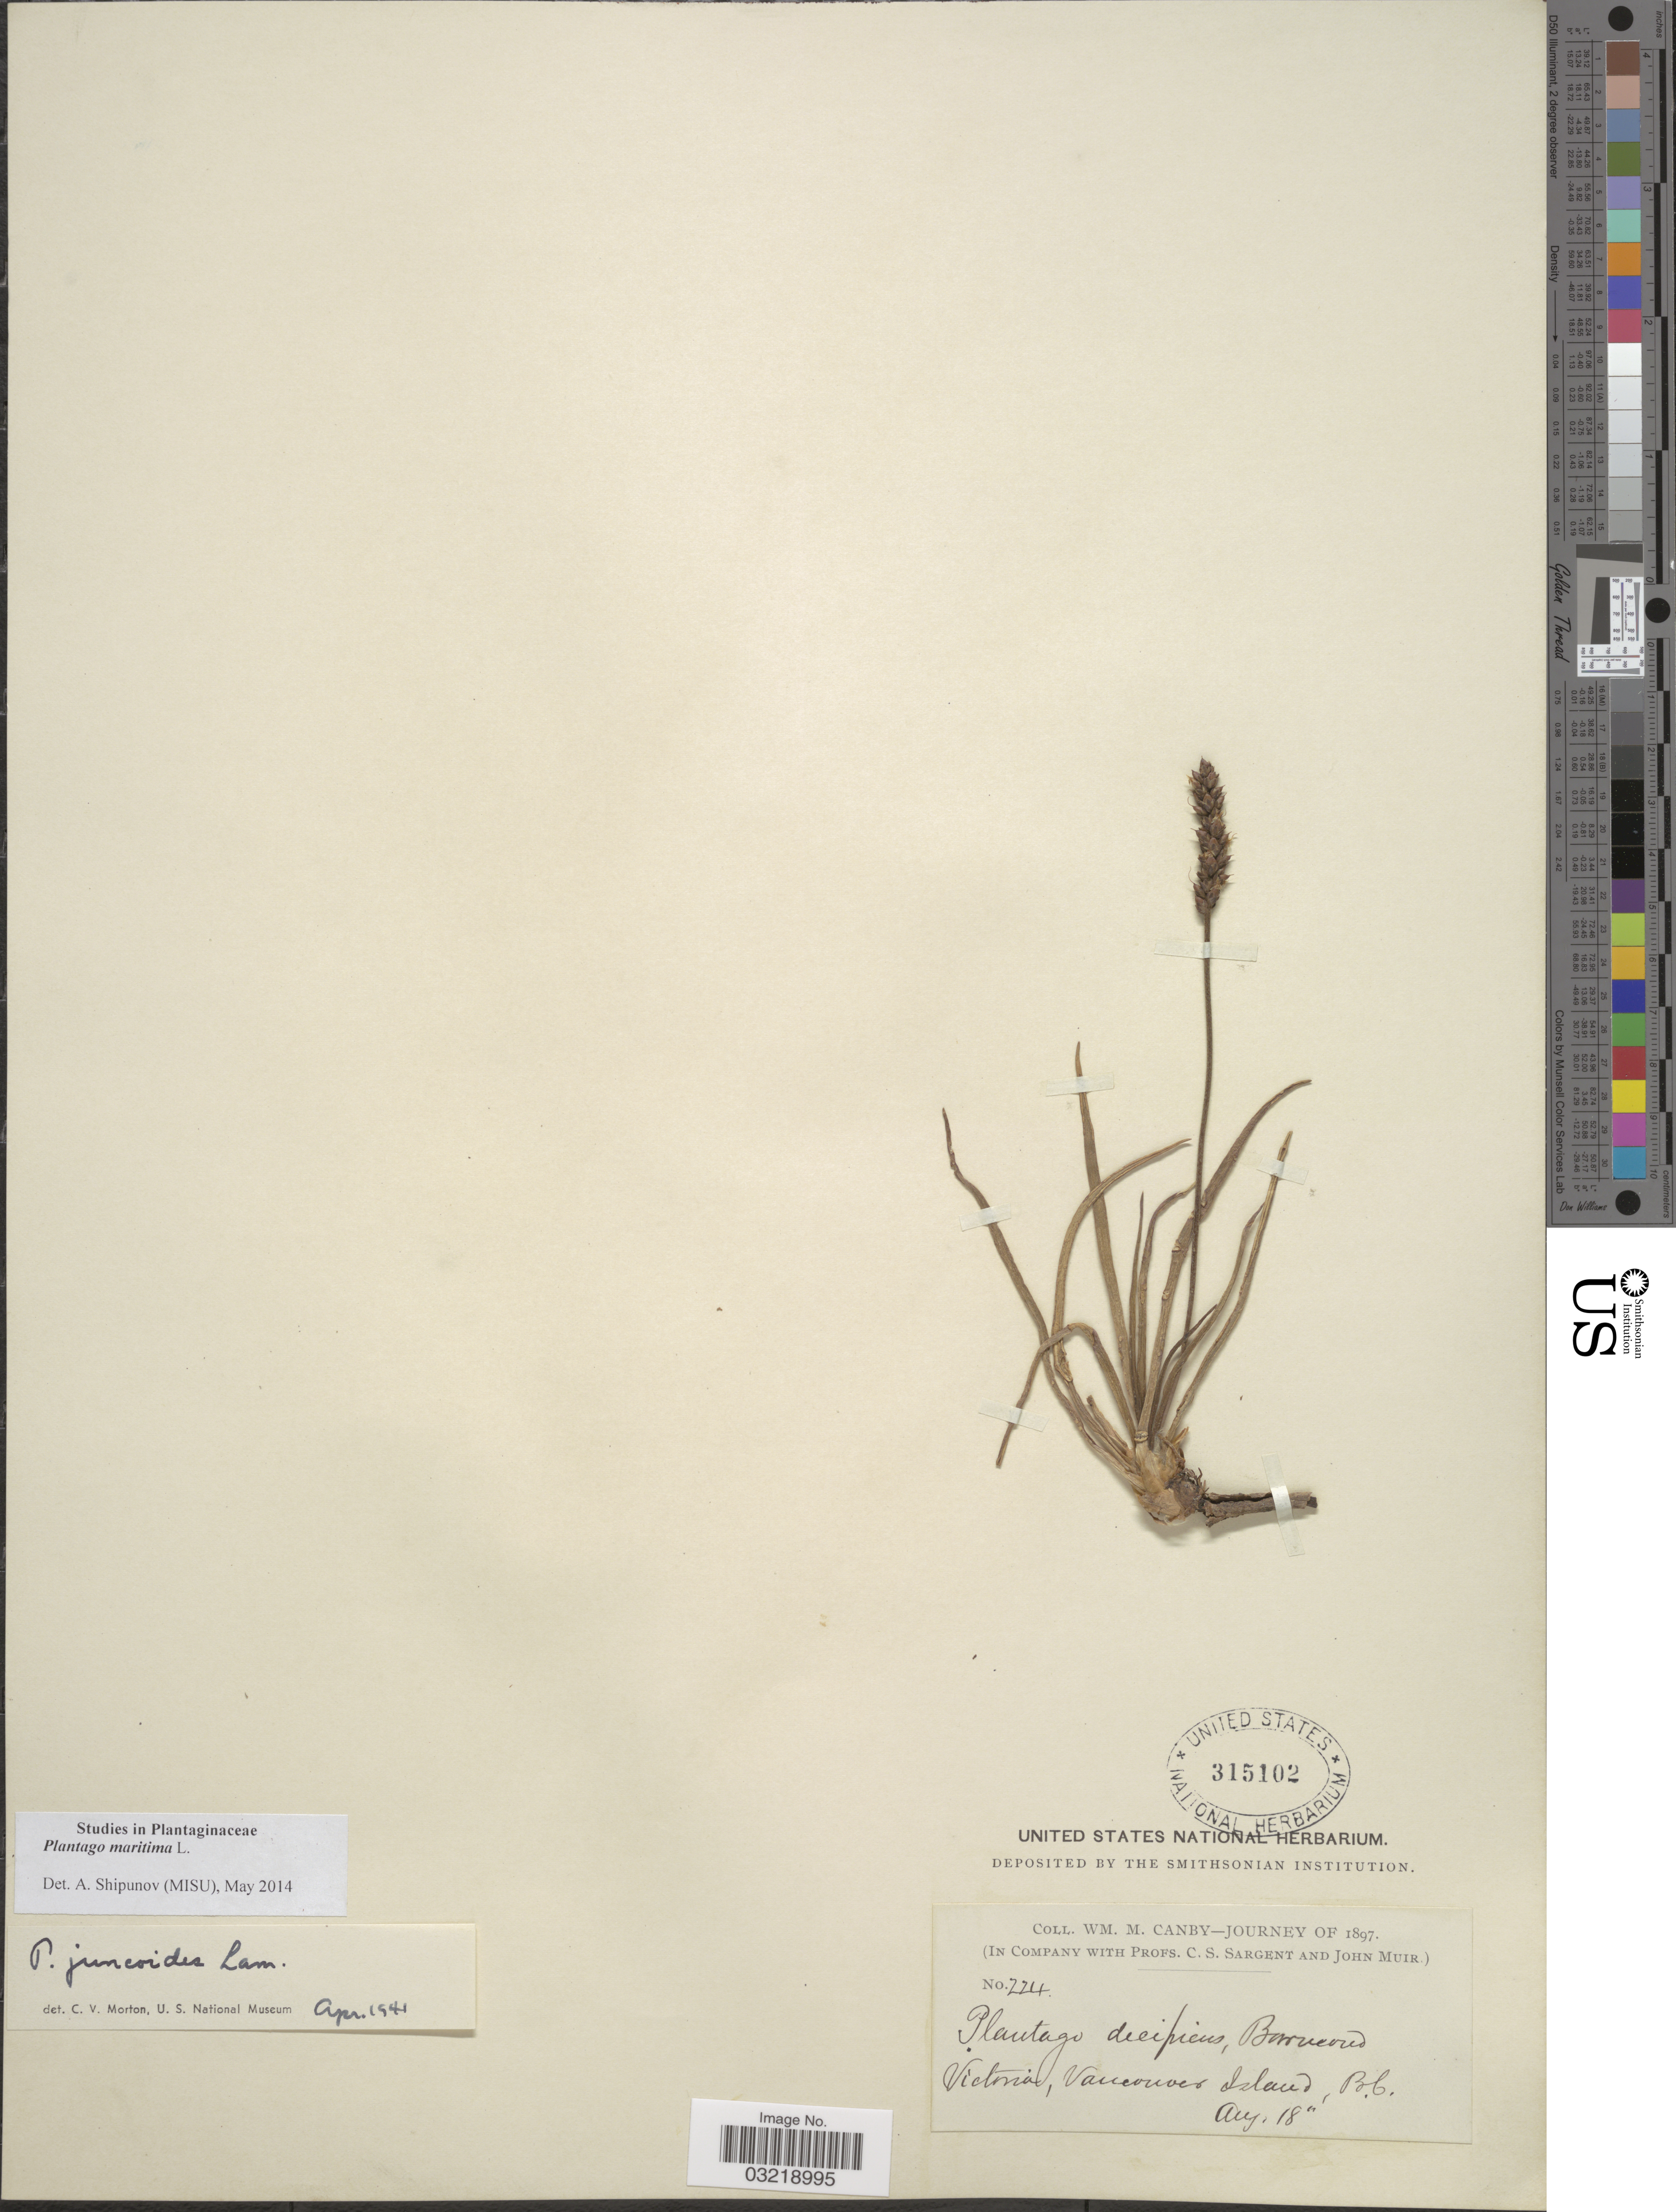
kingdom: Plantae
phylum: Tracheophyta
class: Magnoliopsida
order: Lamiales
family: Plantaginaceae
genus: Plantago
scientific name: Plantago maritima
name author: L.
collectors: W. M. Canby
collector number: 224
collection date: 1897-08-18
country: Canada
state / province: British Columbia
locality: Victoria, Vancouver Island, B.C.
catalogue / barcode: US 315102